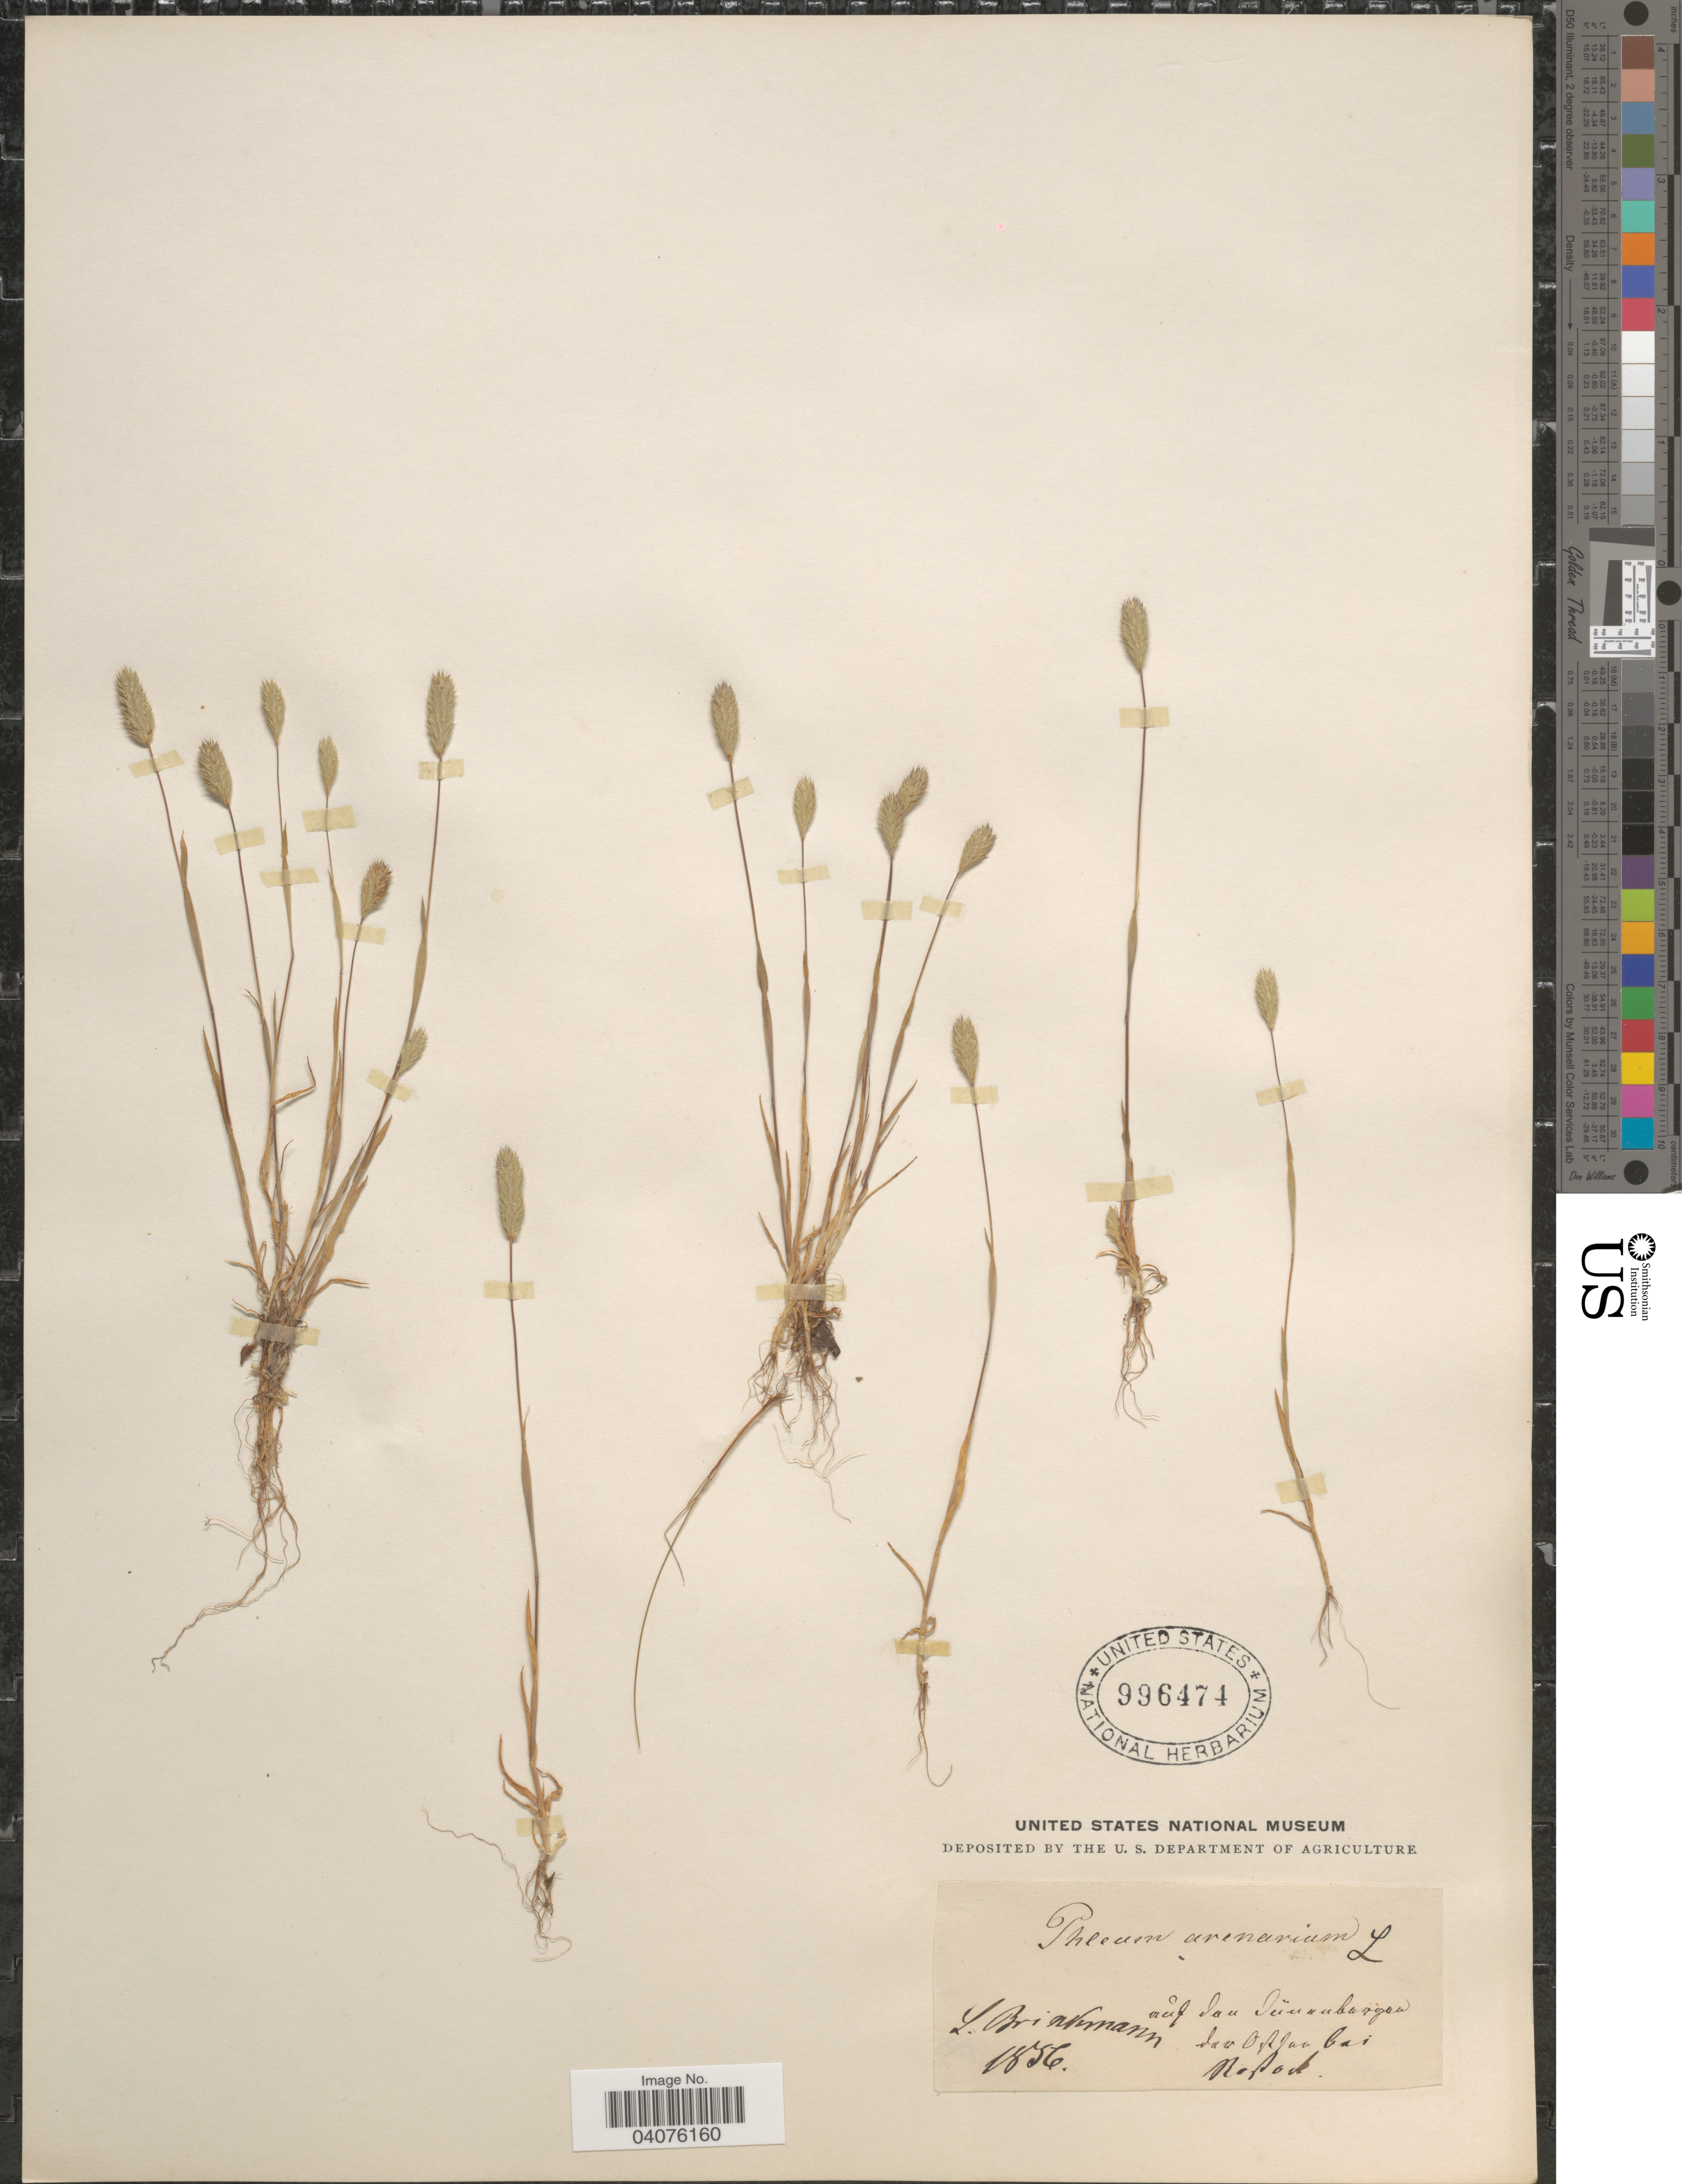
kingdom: Plantae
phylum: Tracheophyta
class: Liliopsida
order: Poales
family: Poaceae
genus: Phleum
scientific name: Phleum arenarium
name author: L.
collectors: L. Brinkmann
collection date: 1856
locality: Auf San Surenbergen. bei Rostock.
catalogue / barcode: US 996474